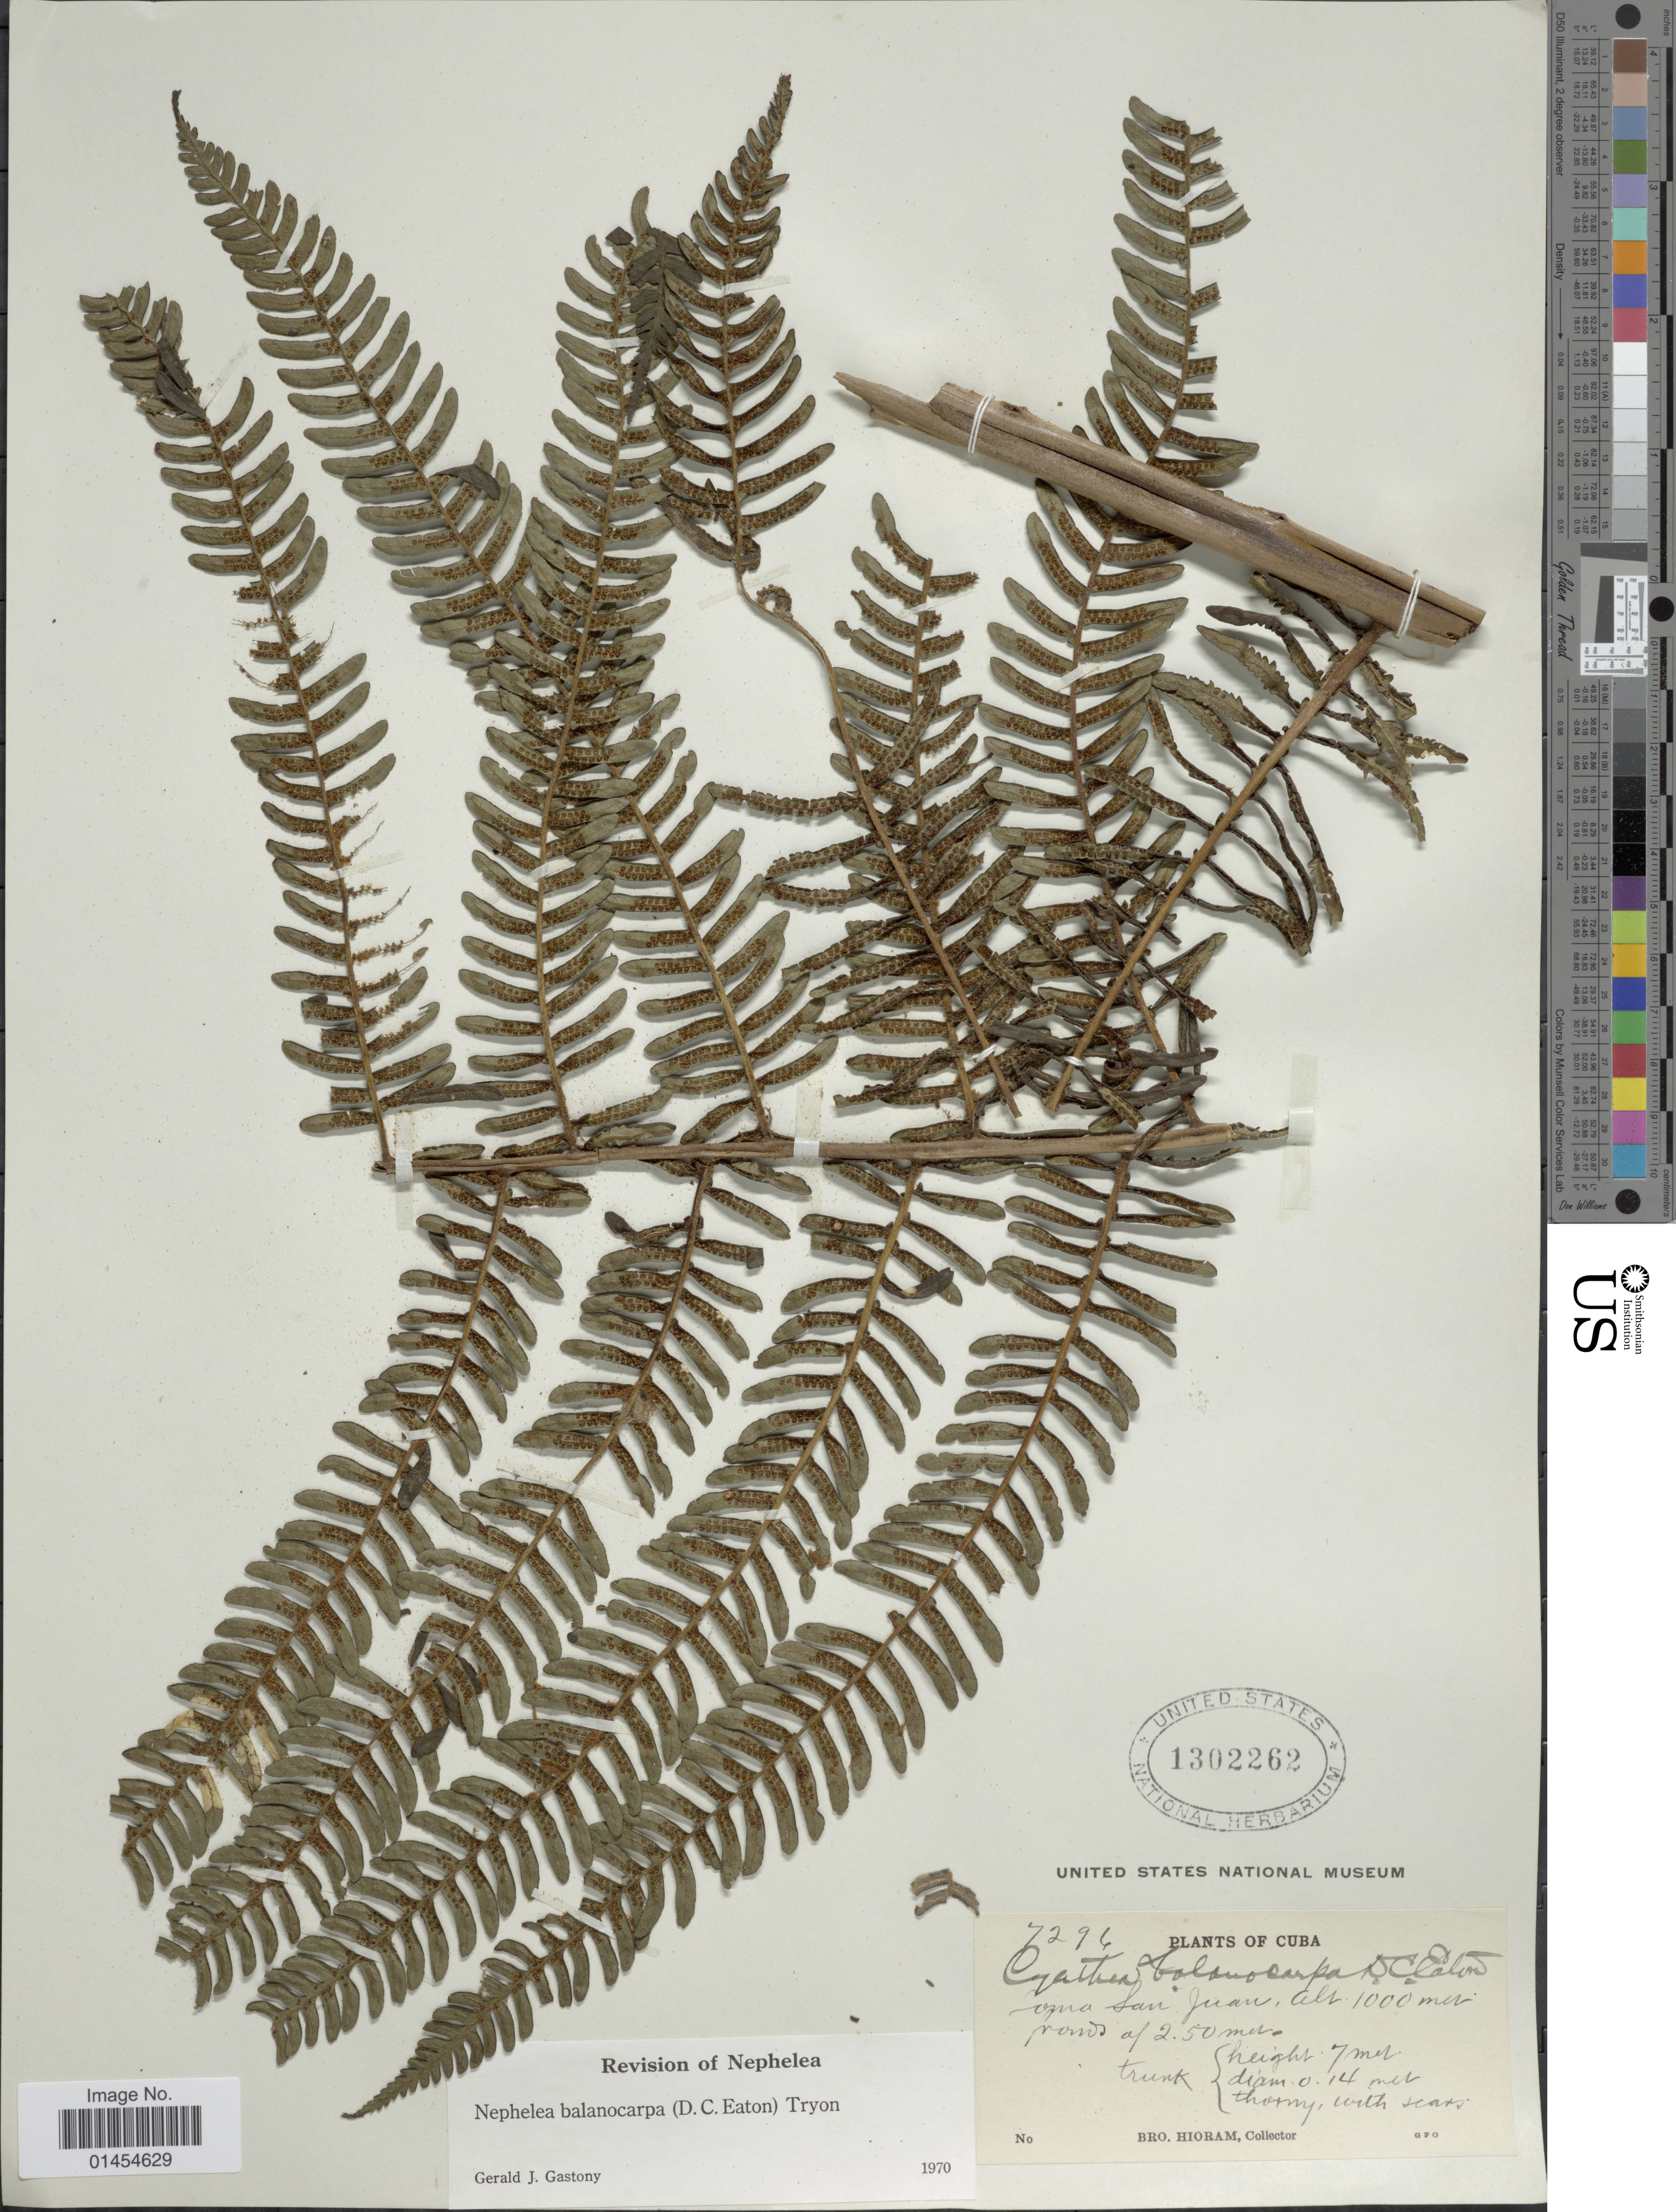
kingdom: Plantae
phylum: Tracheophyta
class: Polypodiopsida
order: Cyatheales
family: Cyatheaceae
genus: Alsophila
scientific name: Alsophila balanocarpa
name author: (D.C. Eaton) D.S. Conant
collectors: Bro. Hioram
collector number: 7296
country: Cuba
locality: Loma San Juan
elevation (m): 1000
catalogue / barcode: US 1302262